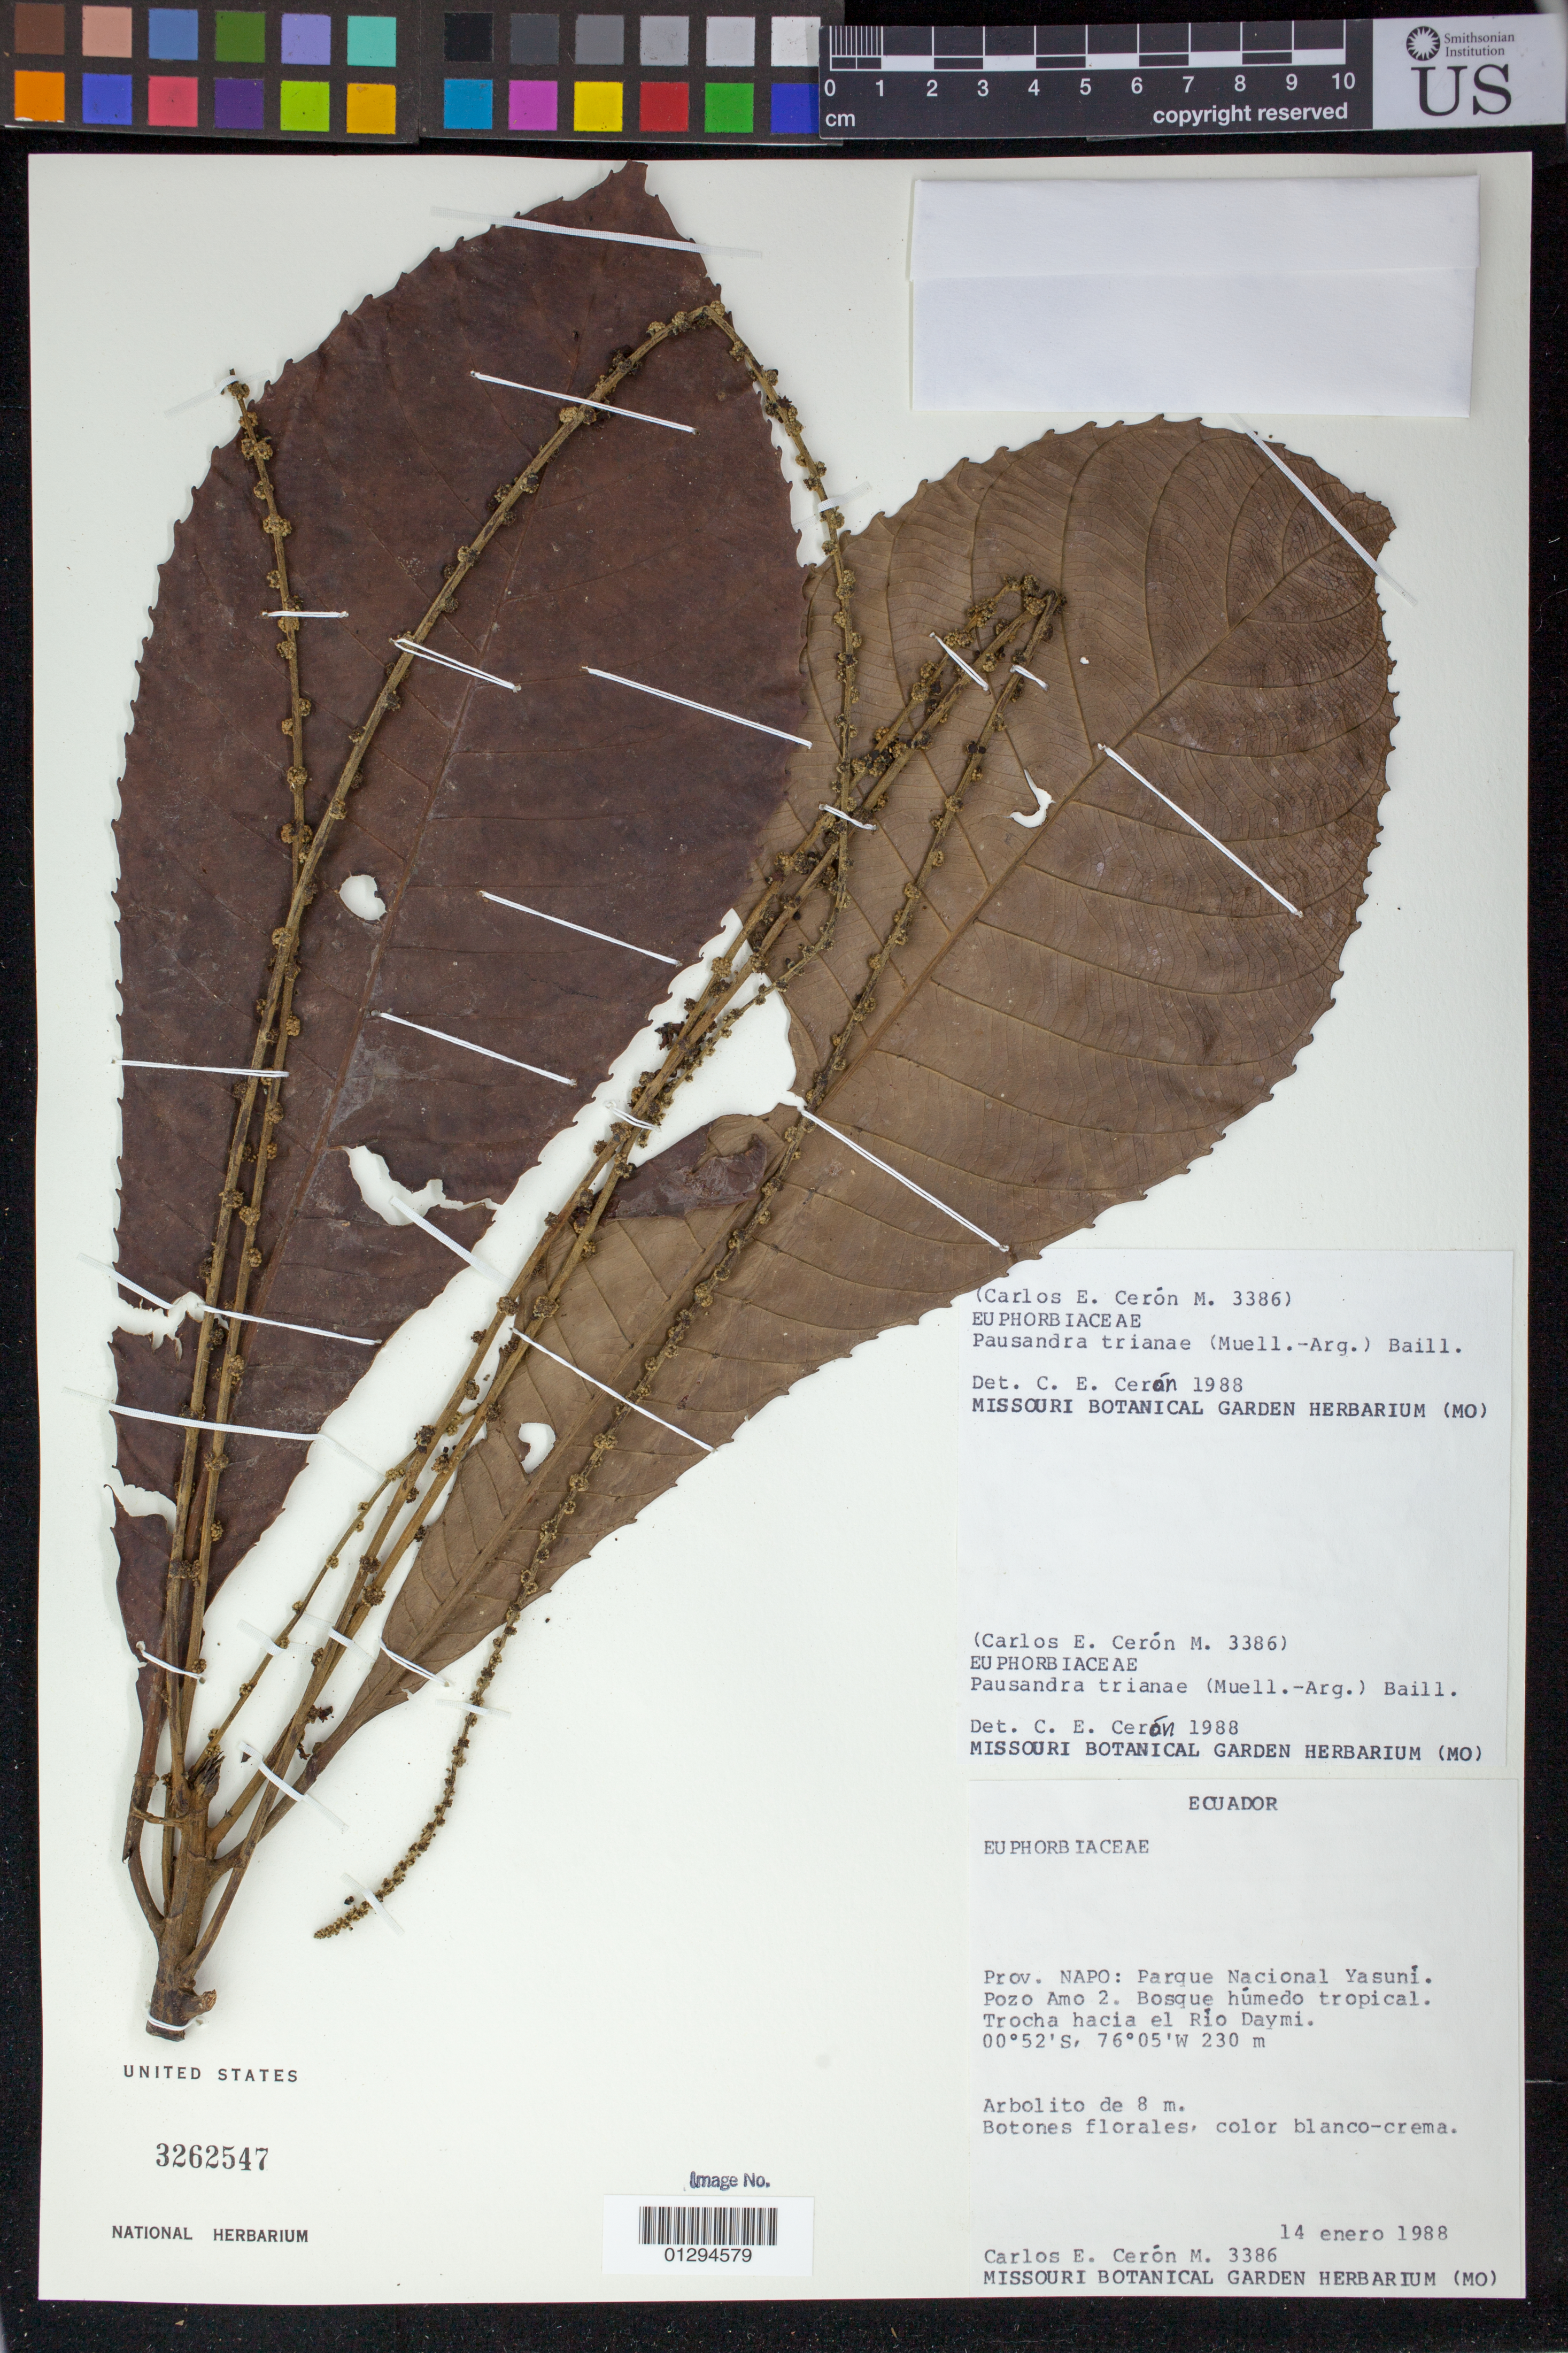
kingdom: Plantae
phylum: Tracheophyta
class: Magnoliopsida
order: Malpighiales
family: Euphorbiaceae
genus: Pausandra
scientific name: Pausandra trianae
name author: (Müll. Arg.) Baill.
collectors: C. E. Cerón M.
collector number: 3386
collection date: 1988-01-14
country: Ecuador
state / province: Orellana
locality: NAPO: Parque Nacional Yasuni. Pozo Amo 2. Hacia el Rio Daymi.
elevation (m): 230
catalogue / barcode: US 3262547